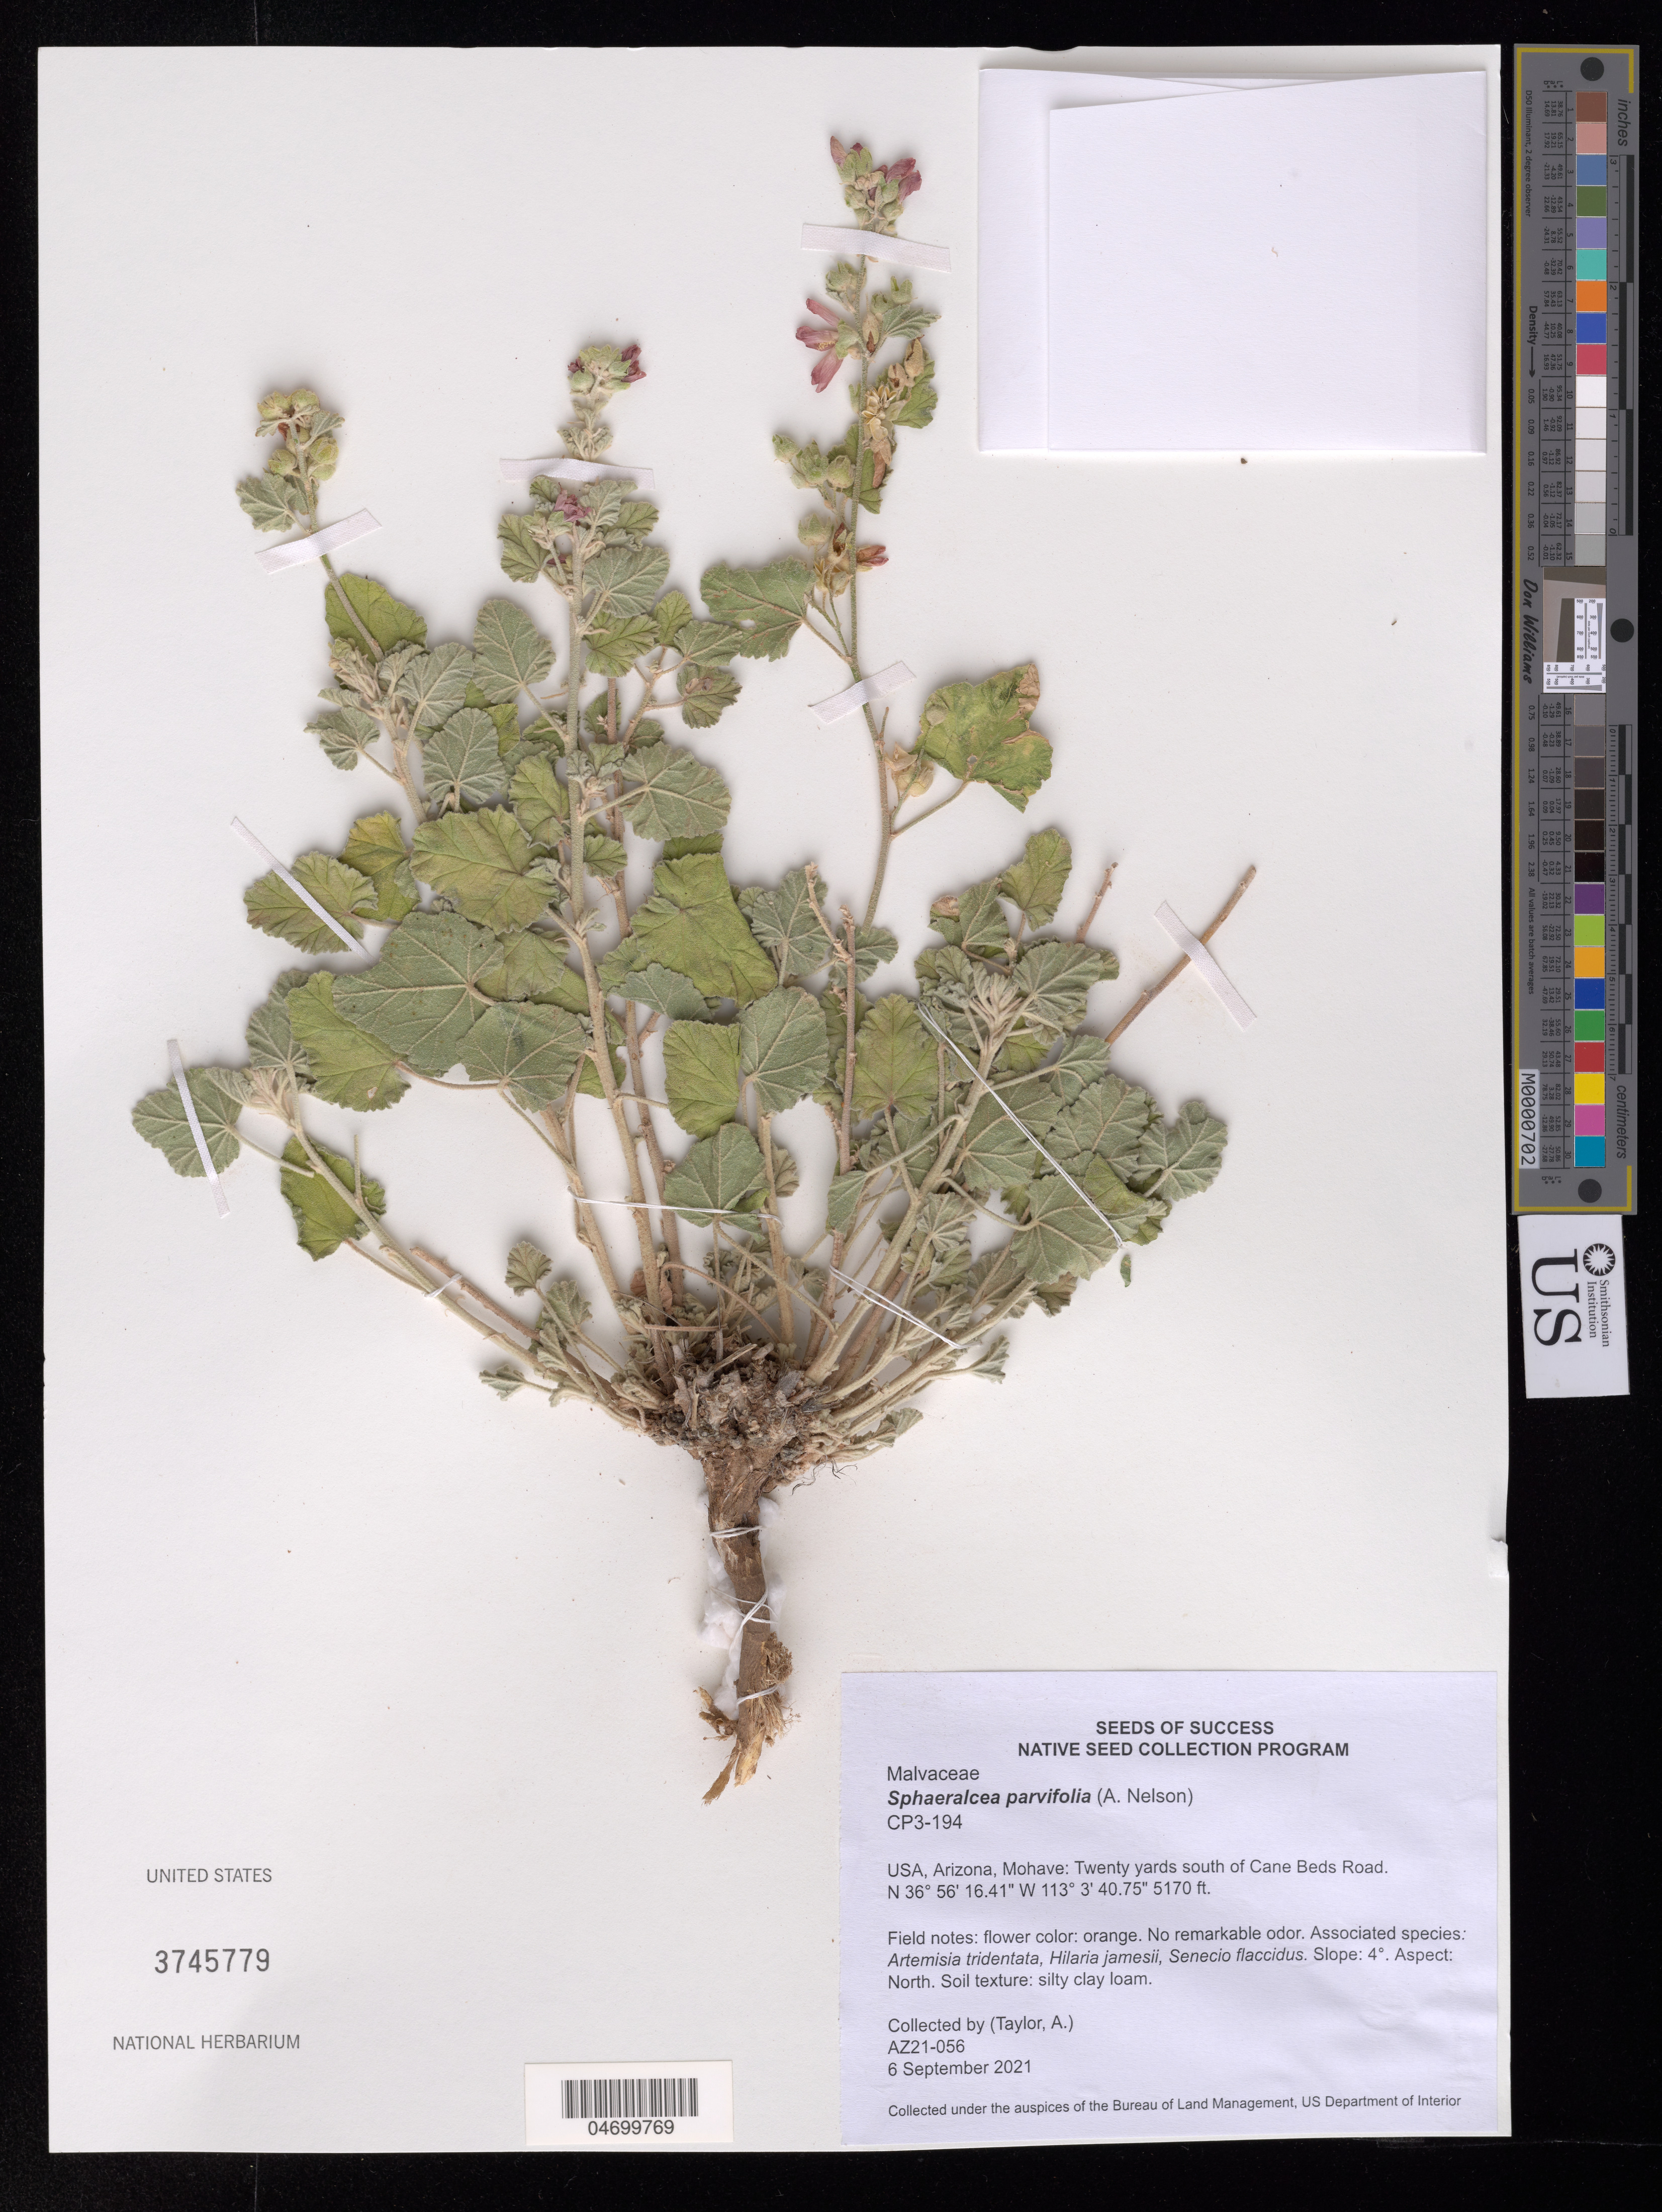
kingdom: Plantae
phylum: Tracheophyta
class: Magnoliopsida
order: Malvales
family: Malvaceae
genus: Sphaeralcea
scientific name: Sphaeralcea parvifolia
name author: A. Nelson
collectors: A. Taylor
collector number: CP3-194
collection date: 2021-09-06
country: United States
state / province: Arizona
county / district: Mohave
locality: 20 yards S of Cane Beds Road.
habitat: Silty clay loam soil. With Artemisia tridentata, Hilaria jamesii, Senecio flaccidus.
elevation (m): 1576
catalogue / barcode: US 3745779